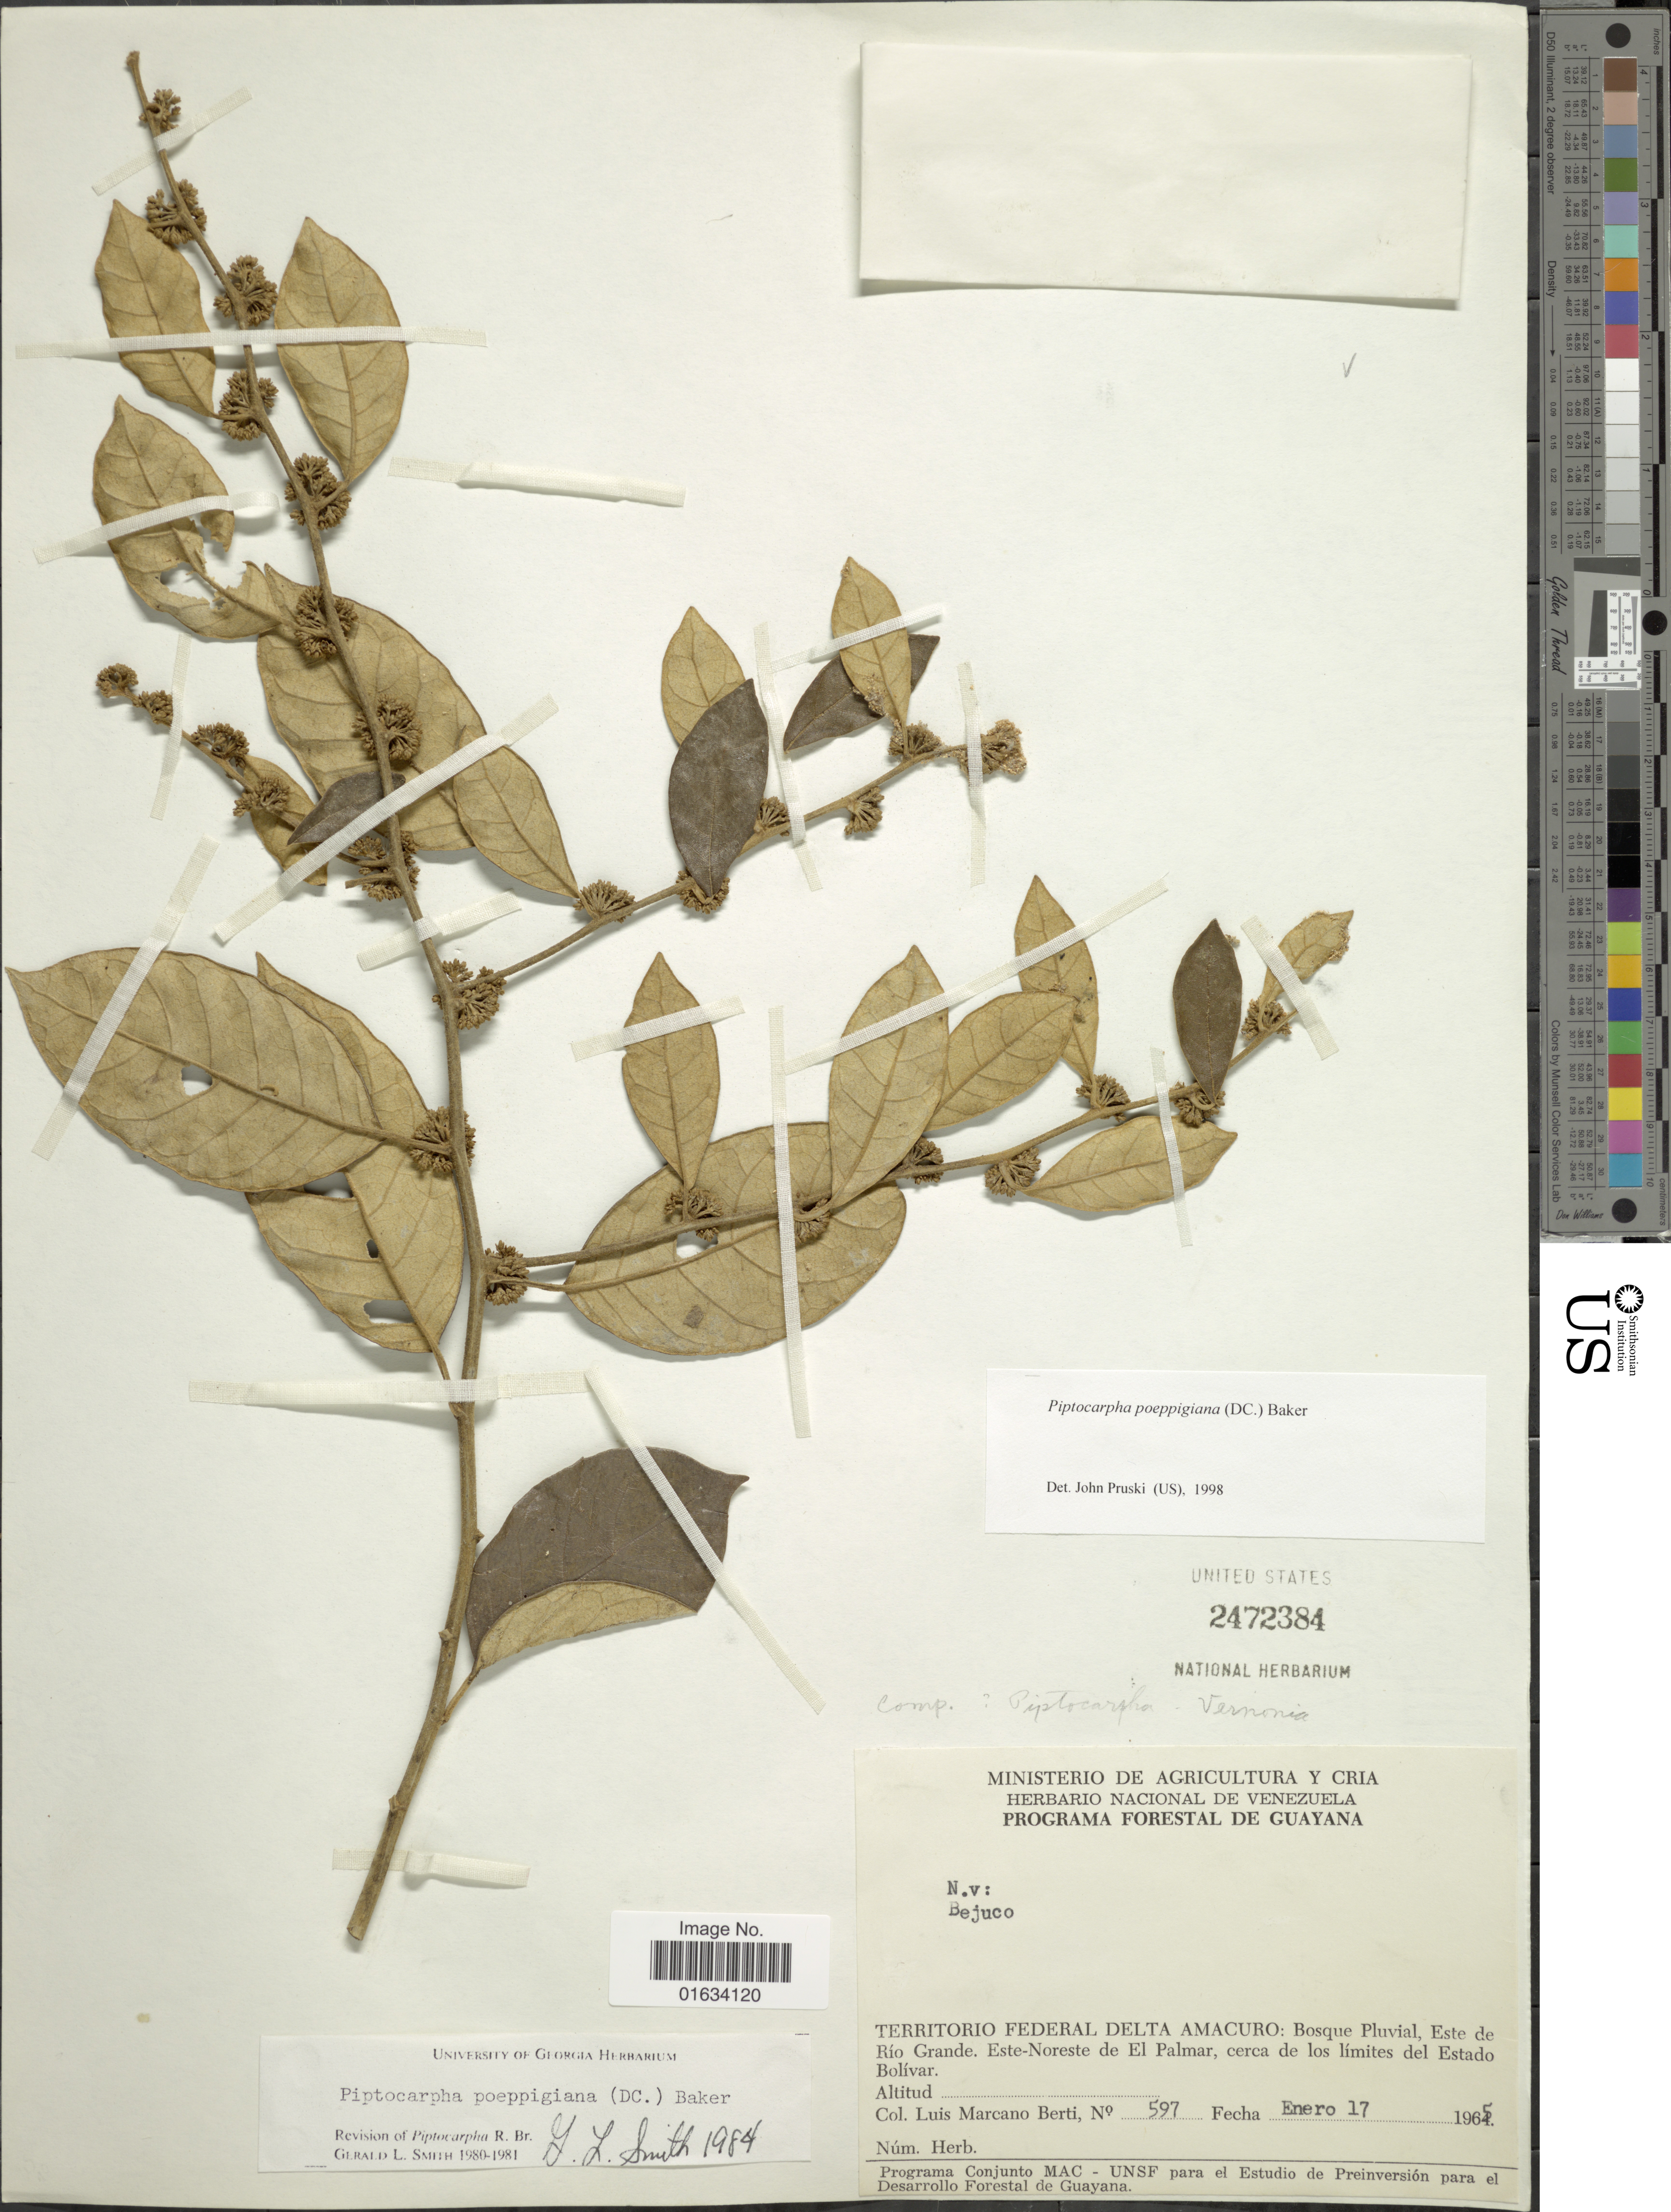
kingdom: Plantae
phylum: Tracheophyta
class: Magnoliopsida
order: Asterales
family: Asteraceae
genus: Piptocarpha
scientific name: Piptocarpha poeppigiana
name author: (DC.) Baker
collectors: L. Marcano-Berti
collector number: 597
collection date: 1965-01-17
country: Venezuela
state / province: Delta Amacuro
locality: Venezuela. Territorio Federal Delta Amacuro: Bosque Pluvial, Este de Rio Grande. Este-Noreste de El Palmar, cerca de los limites del Estado Bolivar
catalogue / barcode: US 2472384